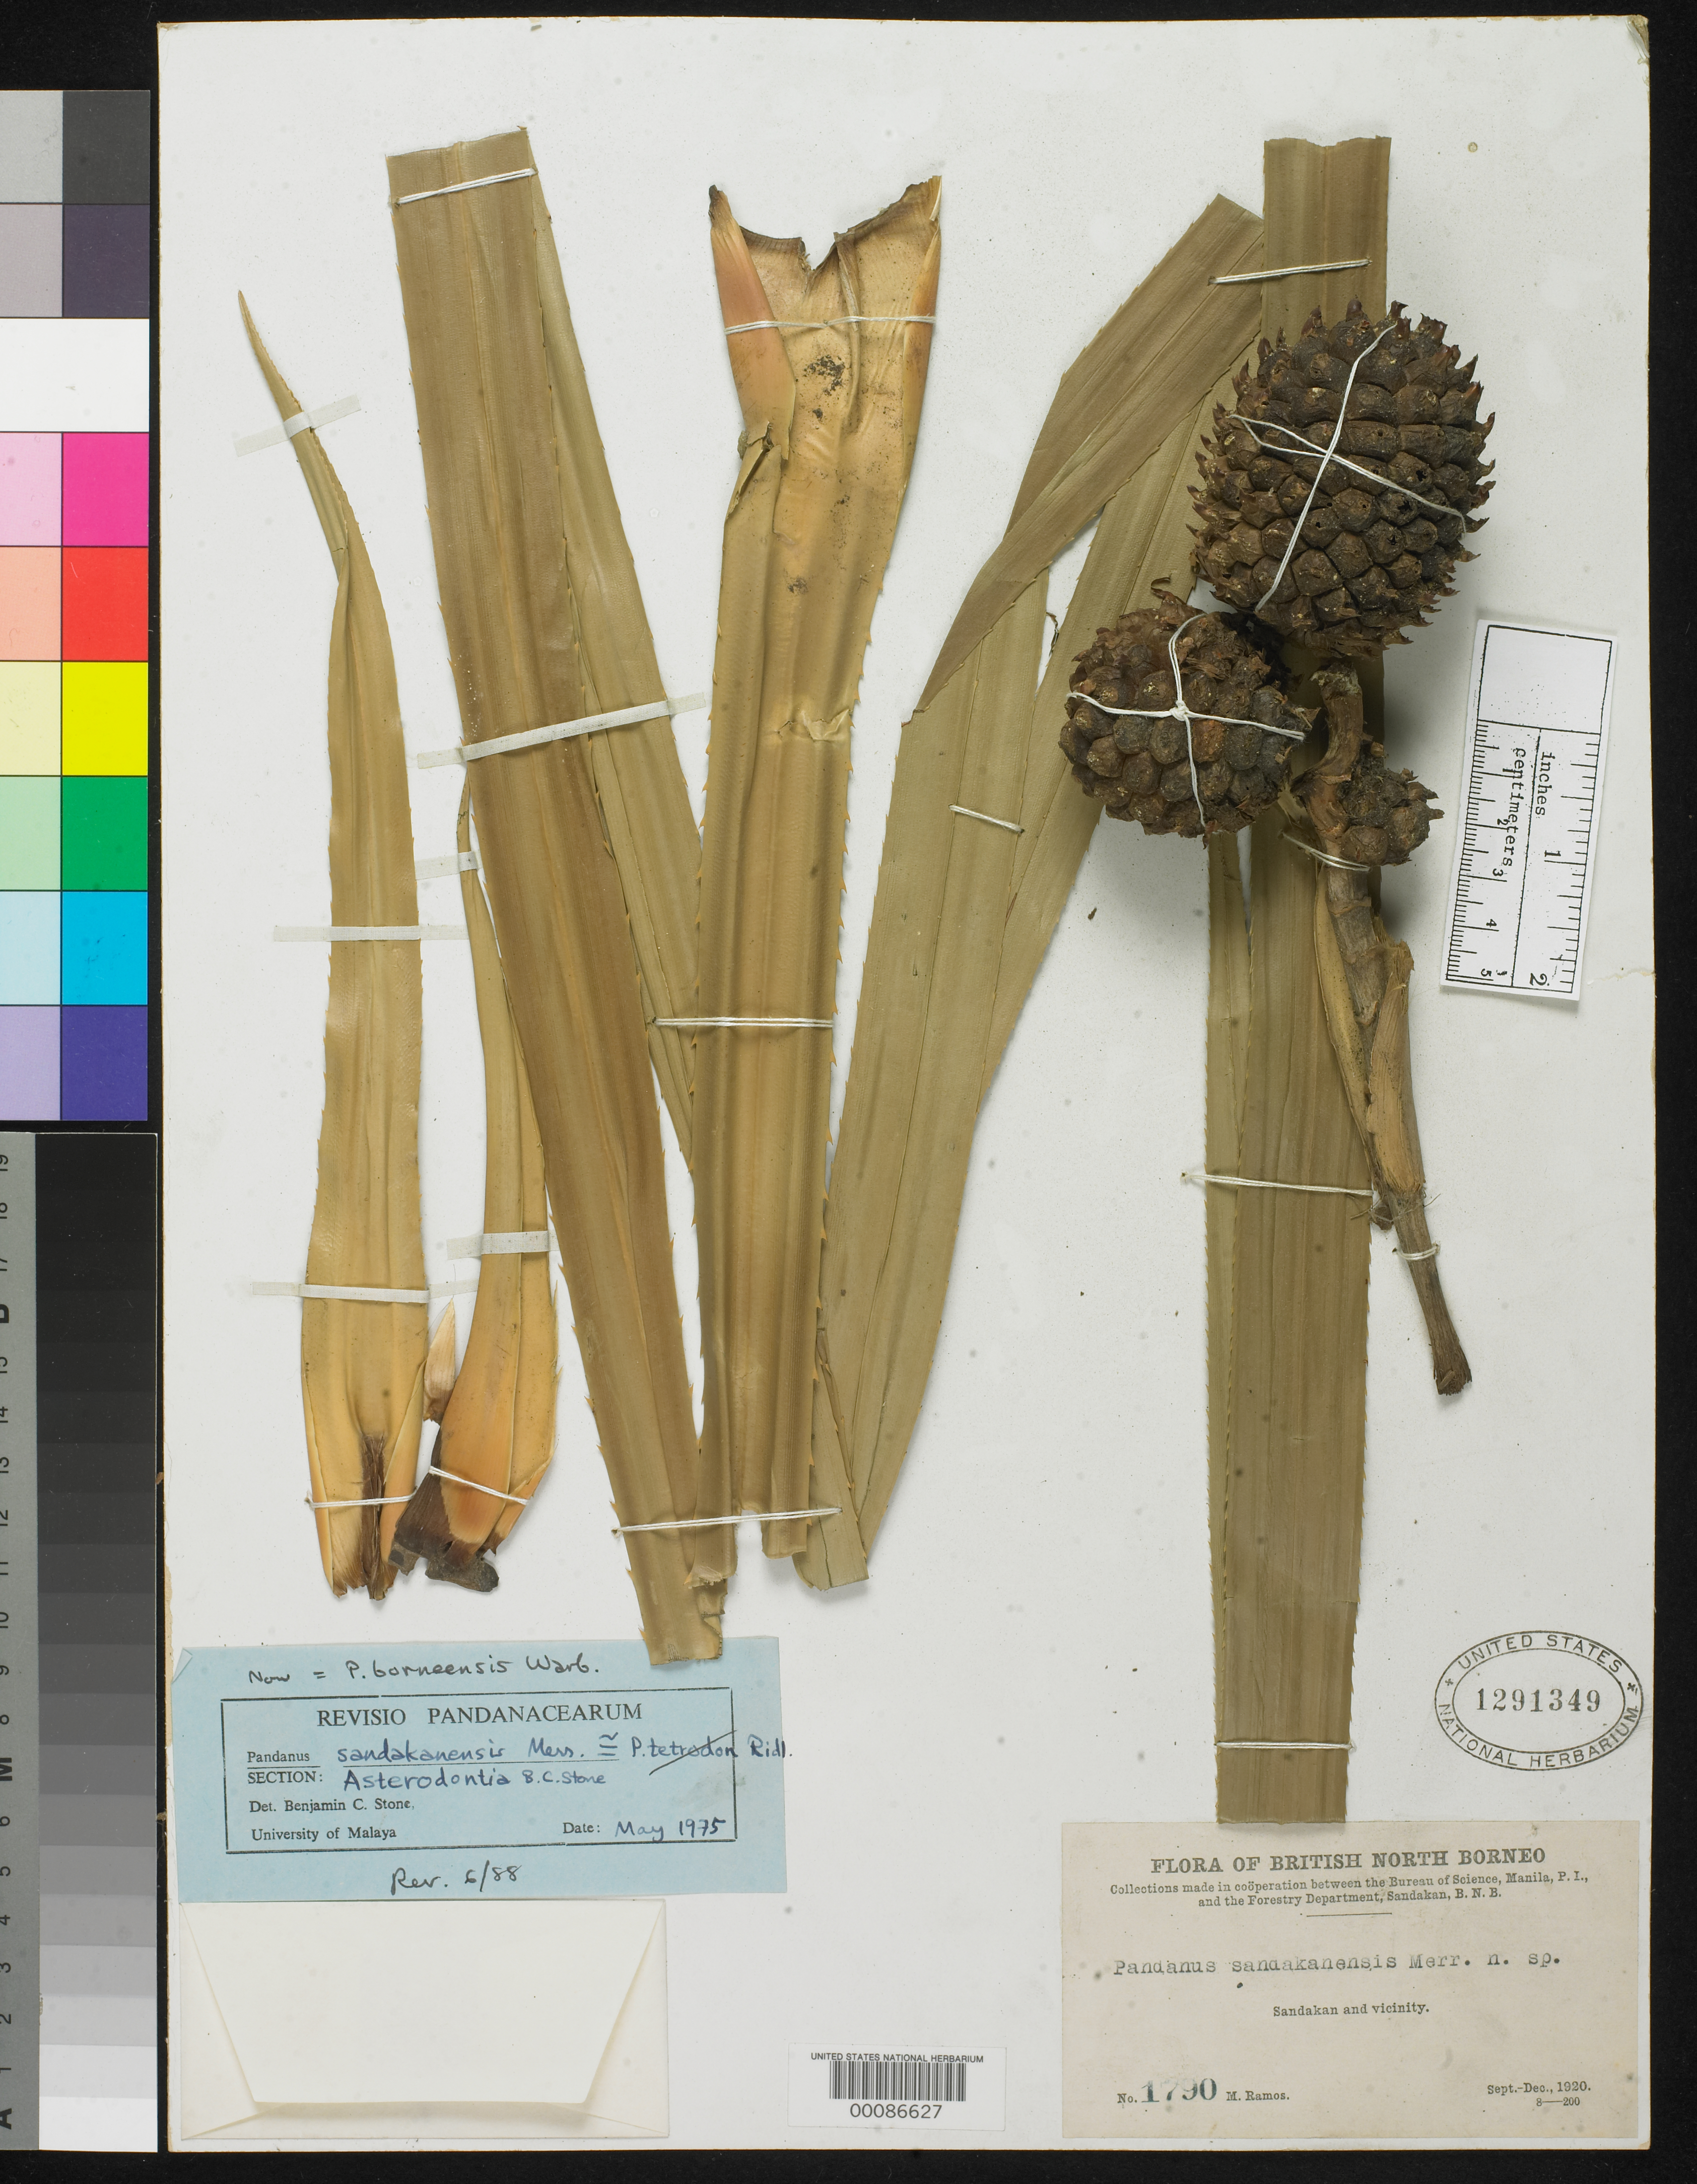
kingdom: Plantae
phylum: Tracheophyta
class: Liliopsida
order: Pandanales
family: Pandanaceae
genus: Pandanus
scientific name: Pandanus sandakanensis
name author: Merr.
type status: Isotype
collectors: M. Ramos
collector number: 1790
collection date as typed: Sep 1920 to -- Dec 1920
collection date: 1920-09/1920-12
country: Malaysia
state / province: Sabah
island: Borneo Island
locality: Sandakan and vicinity.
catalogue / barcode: US 1291349